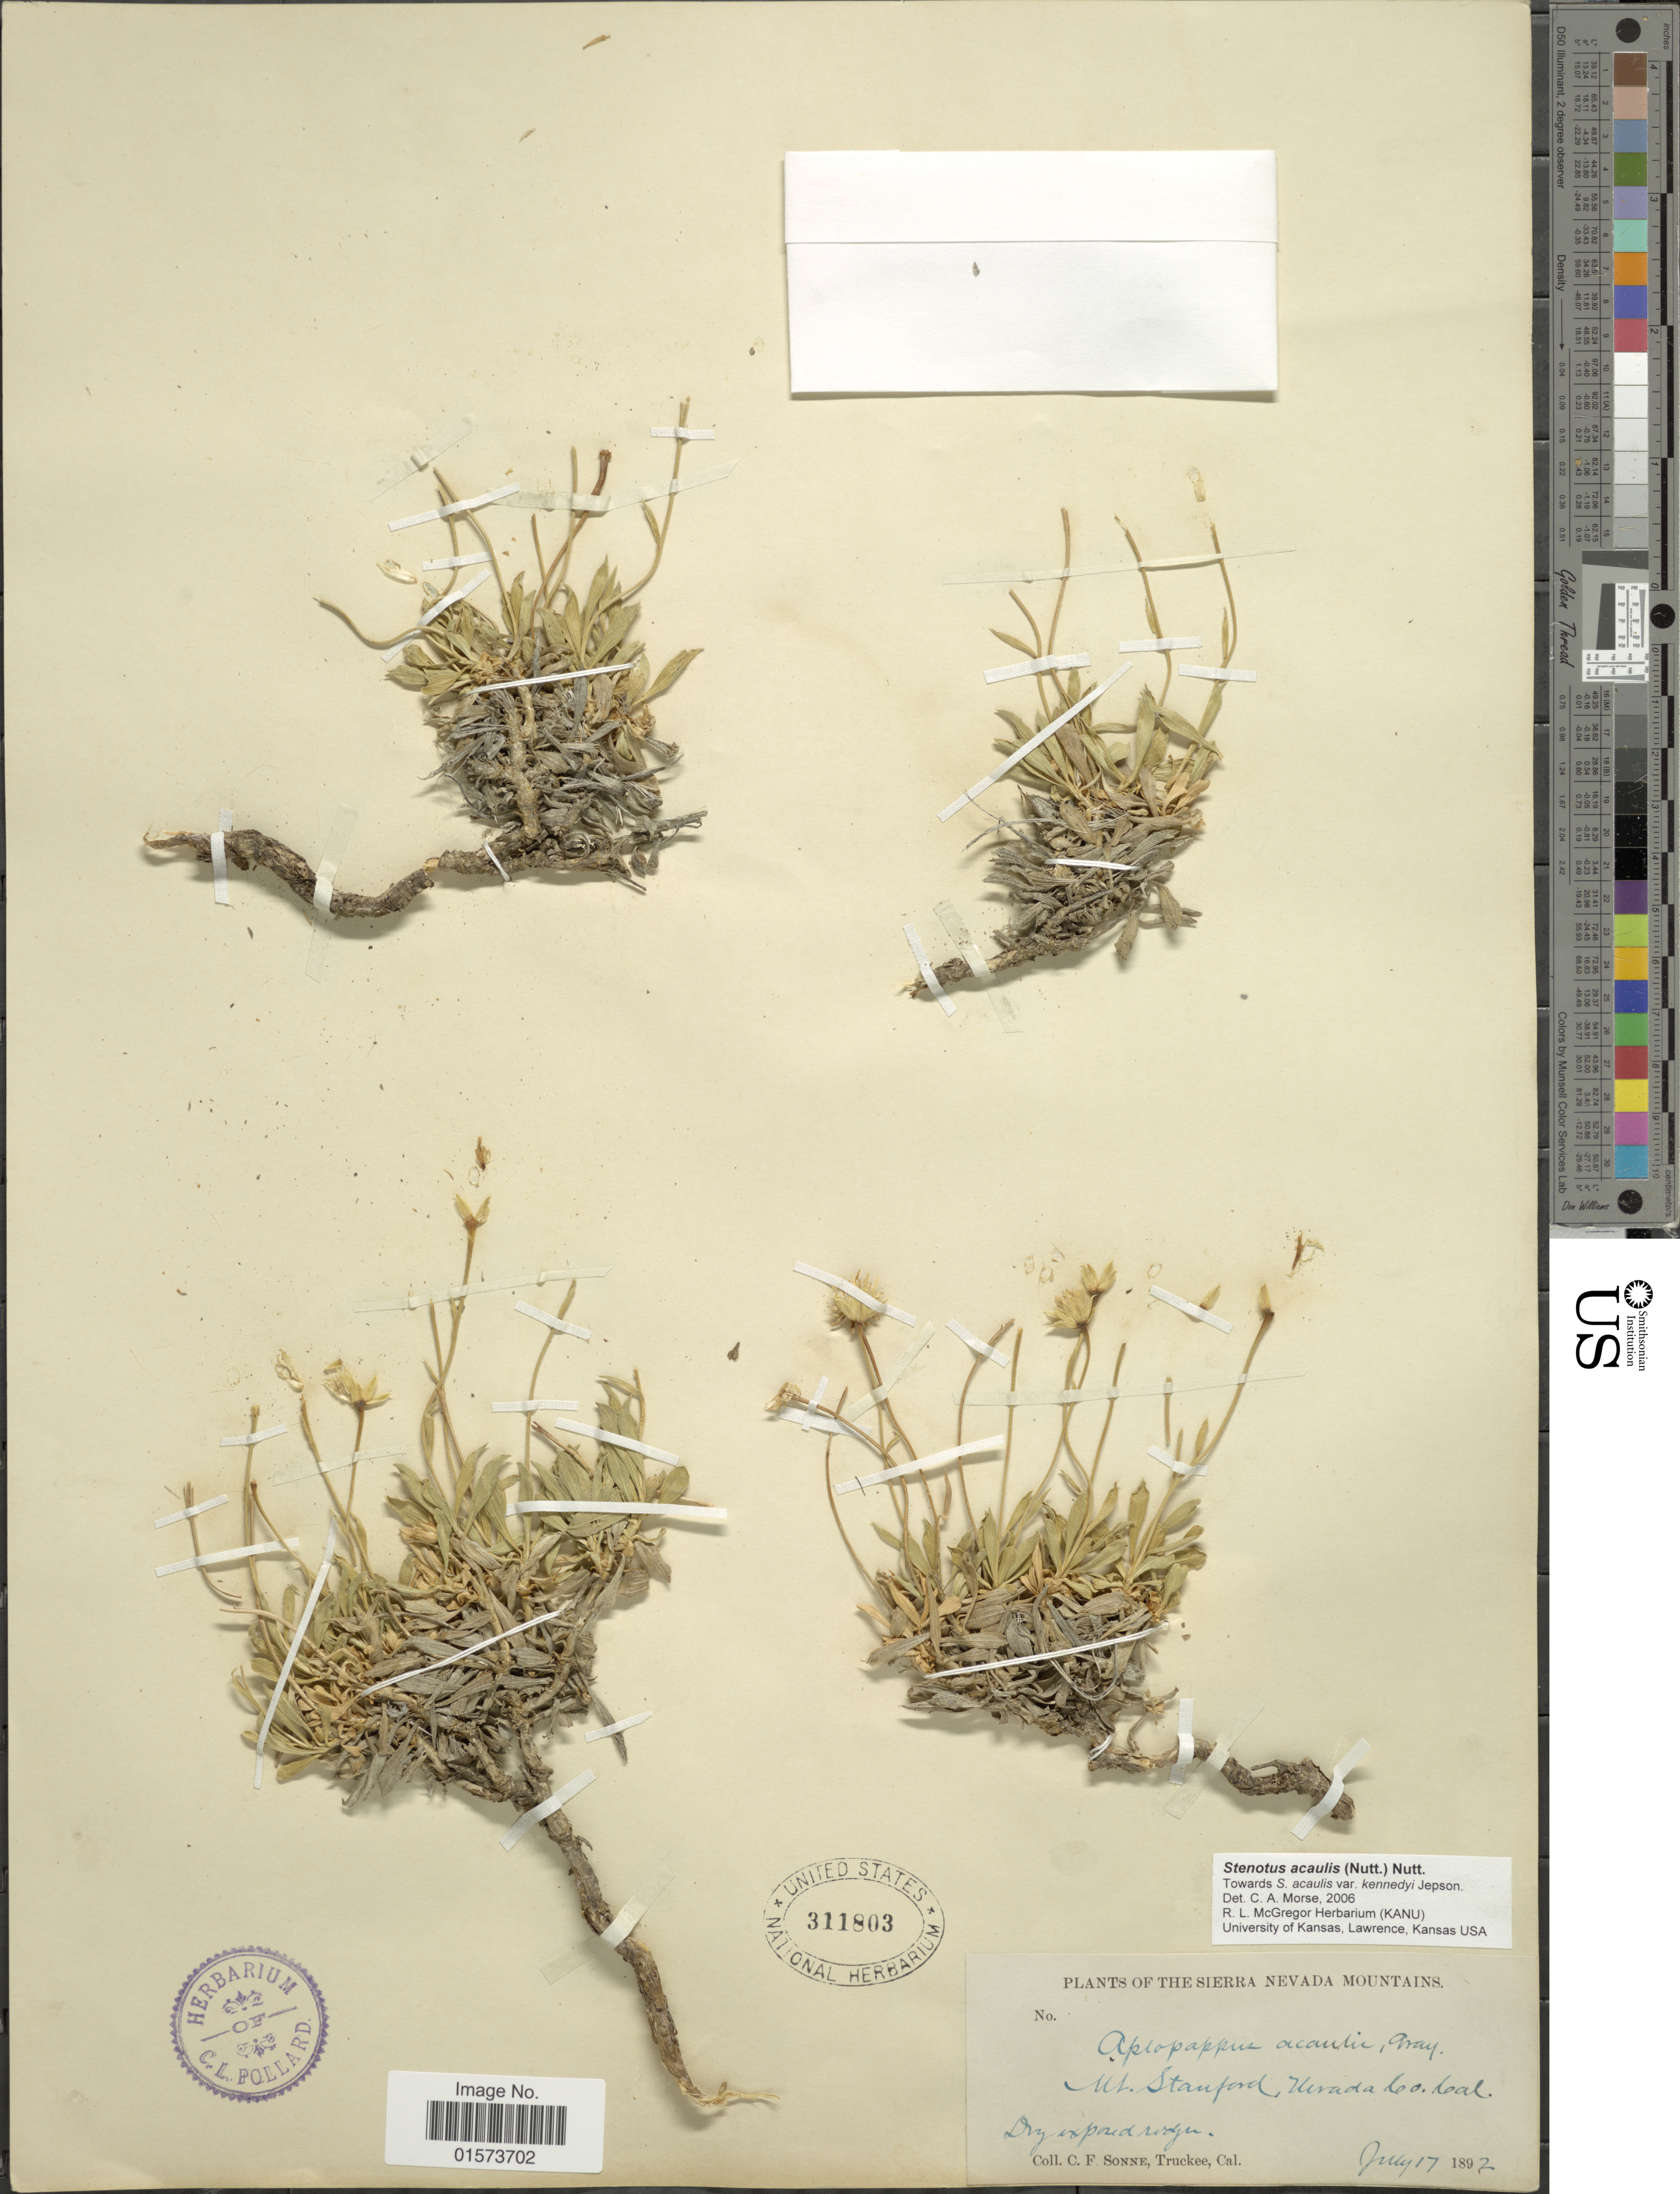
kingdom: Plantae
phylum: Tracheophyta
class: Magnoliopsida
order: Asterales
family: Asteraceae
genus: Stenotus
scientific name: Stenotus acaulis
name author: (Nutt.) Nutt.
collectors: C. Sonne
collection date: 1892-07-17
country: United States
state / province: California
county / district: Nevada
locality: Dry exposed ridges, Mt. Stanford, Sierra Nevada Mountains, Nevada Co.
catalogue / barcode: US 311803